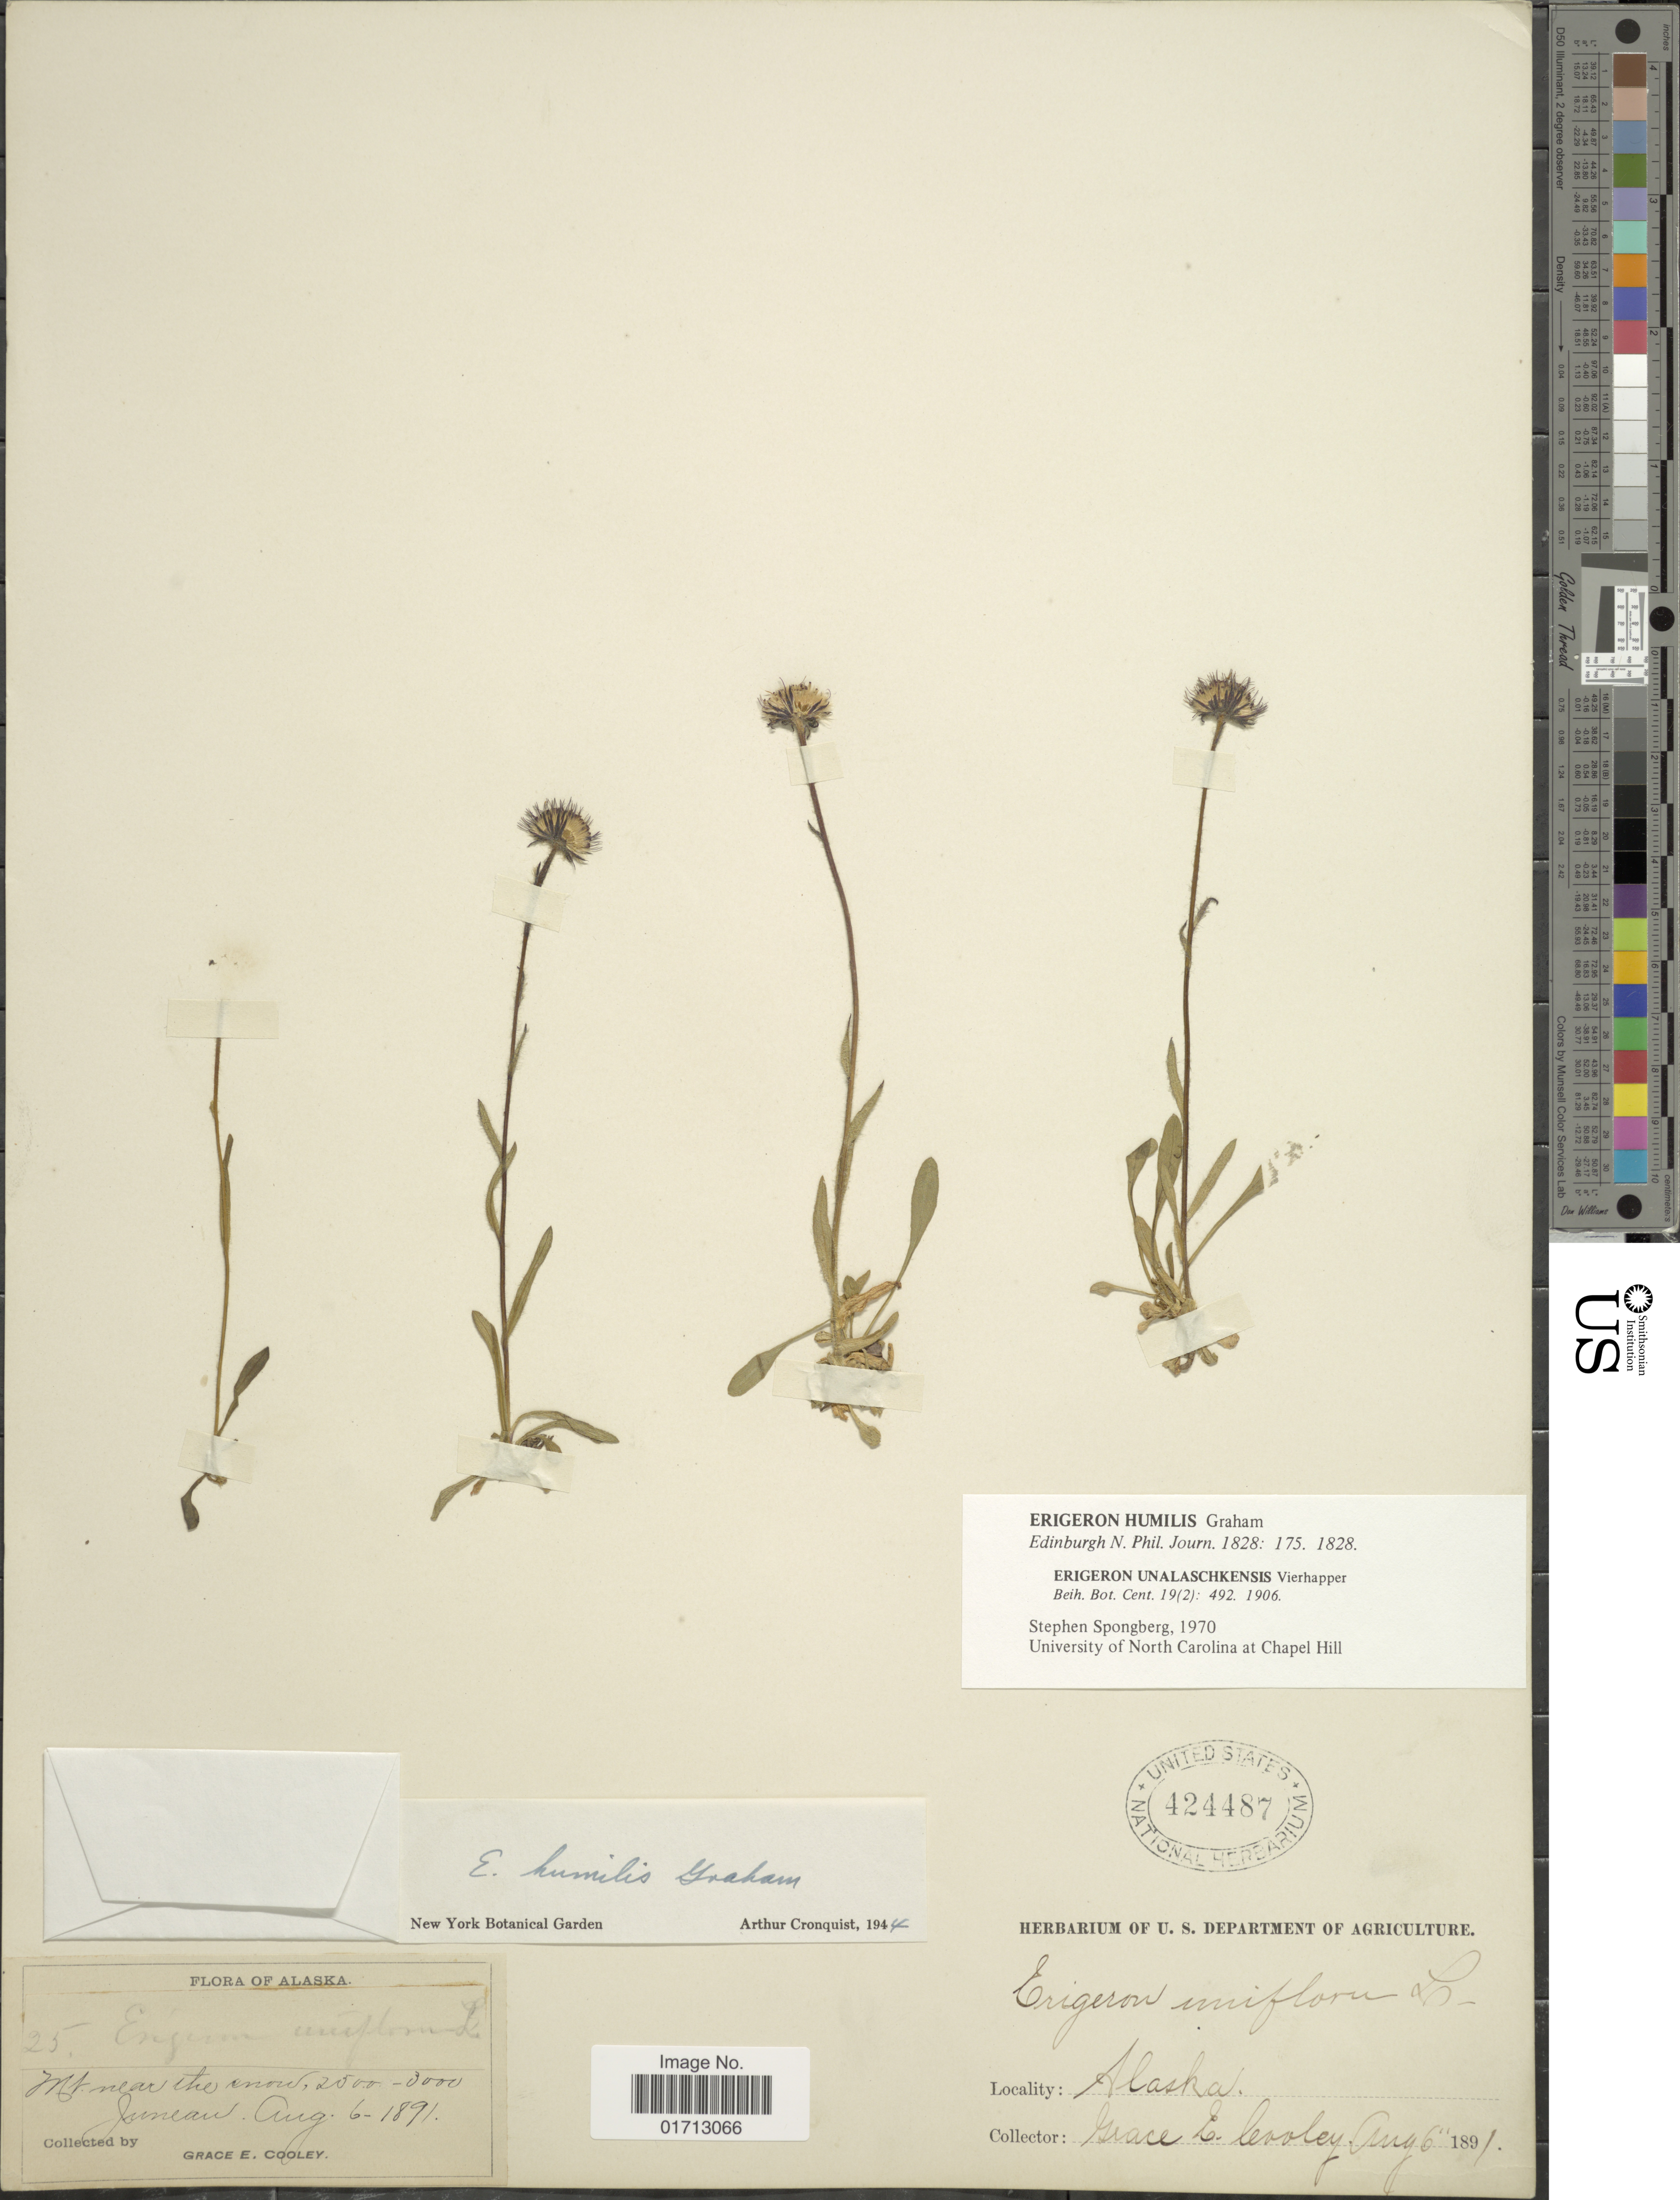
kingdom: Plantae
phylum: Tracheophyta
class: Magnoliopsida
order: Asterales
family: Asteraceae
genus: Erigeron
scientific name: Erigeron humilis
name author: Graham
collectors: G. E. Cooley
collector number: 25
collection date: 1891-08-06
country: United States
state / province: Alaska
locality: Mt. near vthe snow, Jumean.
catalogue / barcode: US 424487